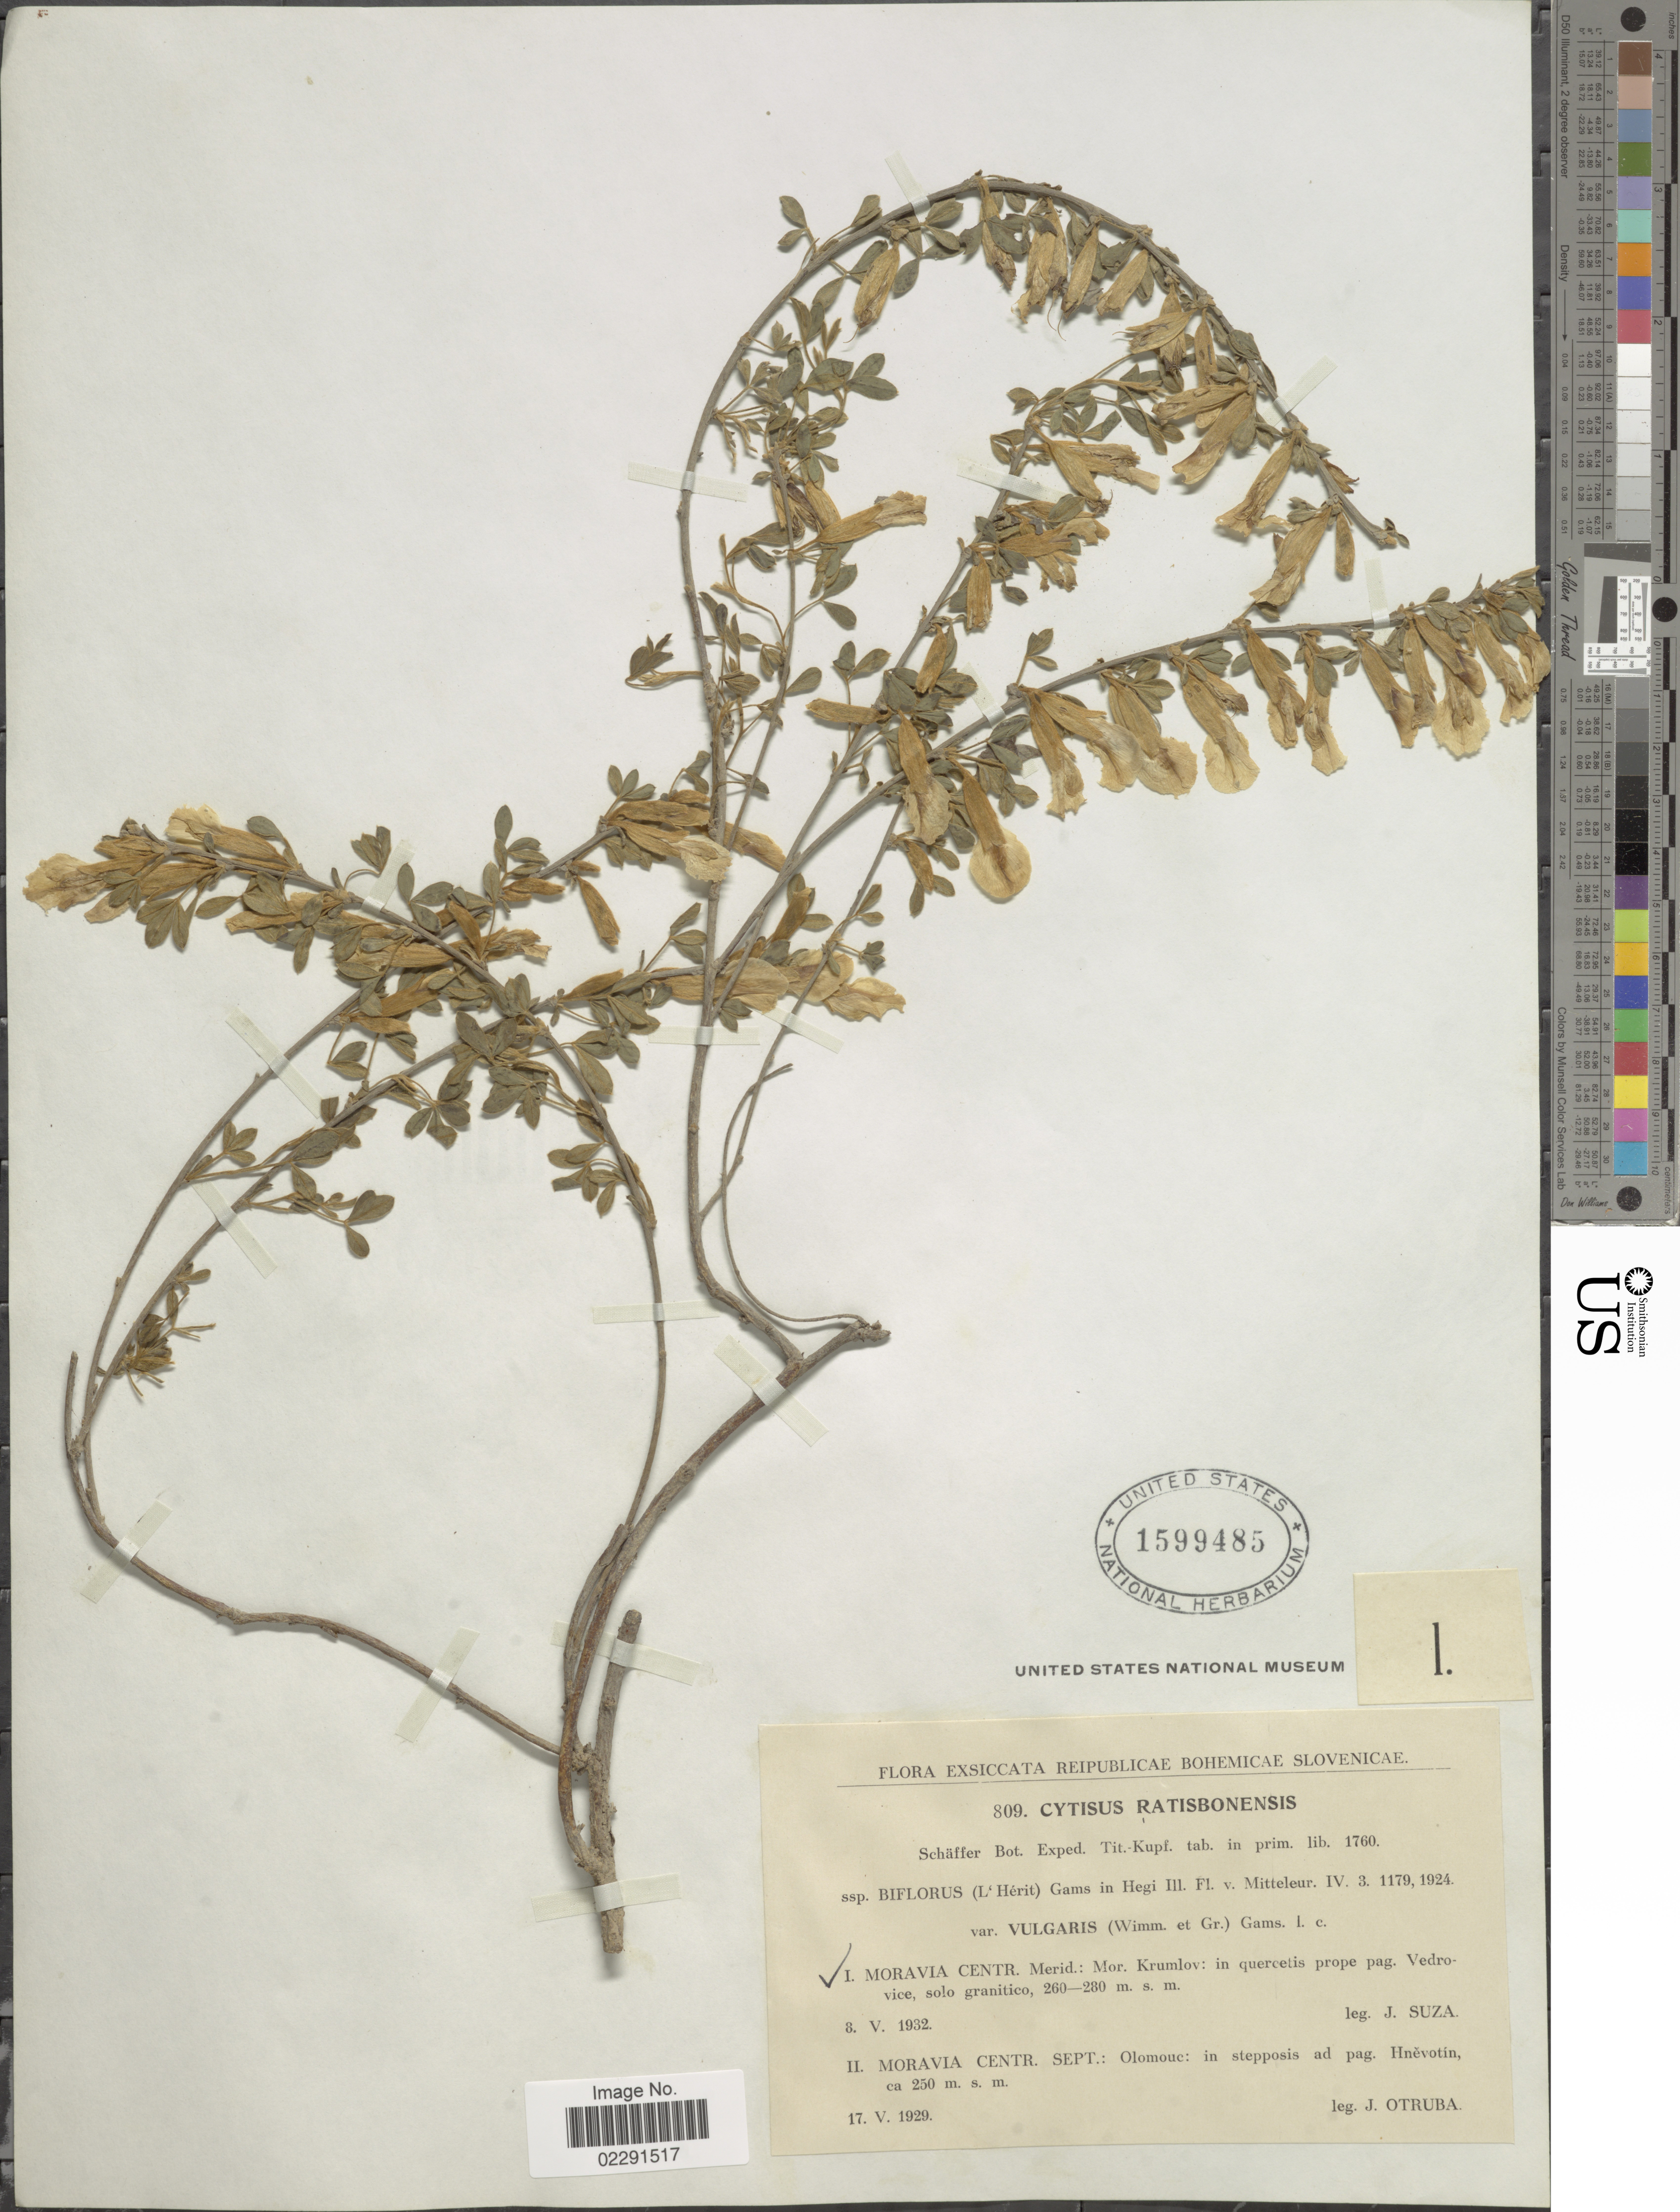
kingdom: Plantae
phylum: Tracheophyta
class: Magnoliopsida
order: Fabales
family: Fabaceae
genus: Cytisus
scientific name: Cytisus ratisbonensis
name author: Schaeff.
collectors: J. Suza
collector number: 809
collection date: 1932-05-08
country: Czechia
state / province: Moravian-Silesian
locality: Moravia centr. Merid.: Mor. Krumlov: in quercetis prope pag. Vedrovice, solo granitico.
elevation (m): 260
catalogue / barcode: US 1599485